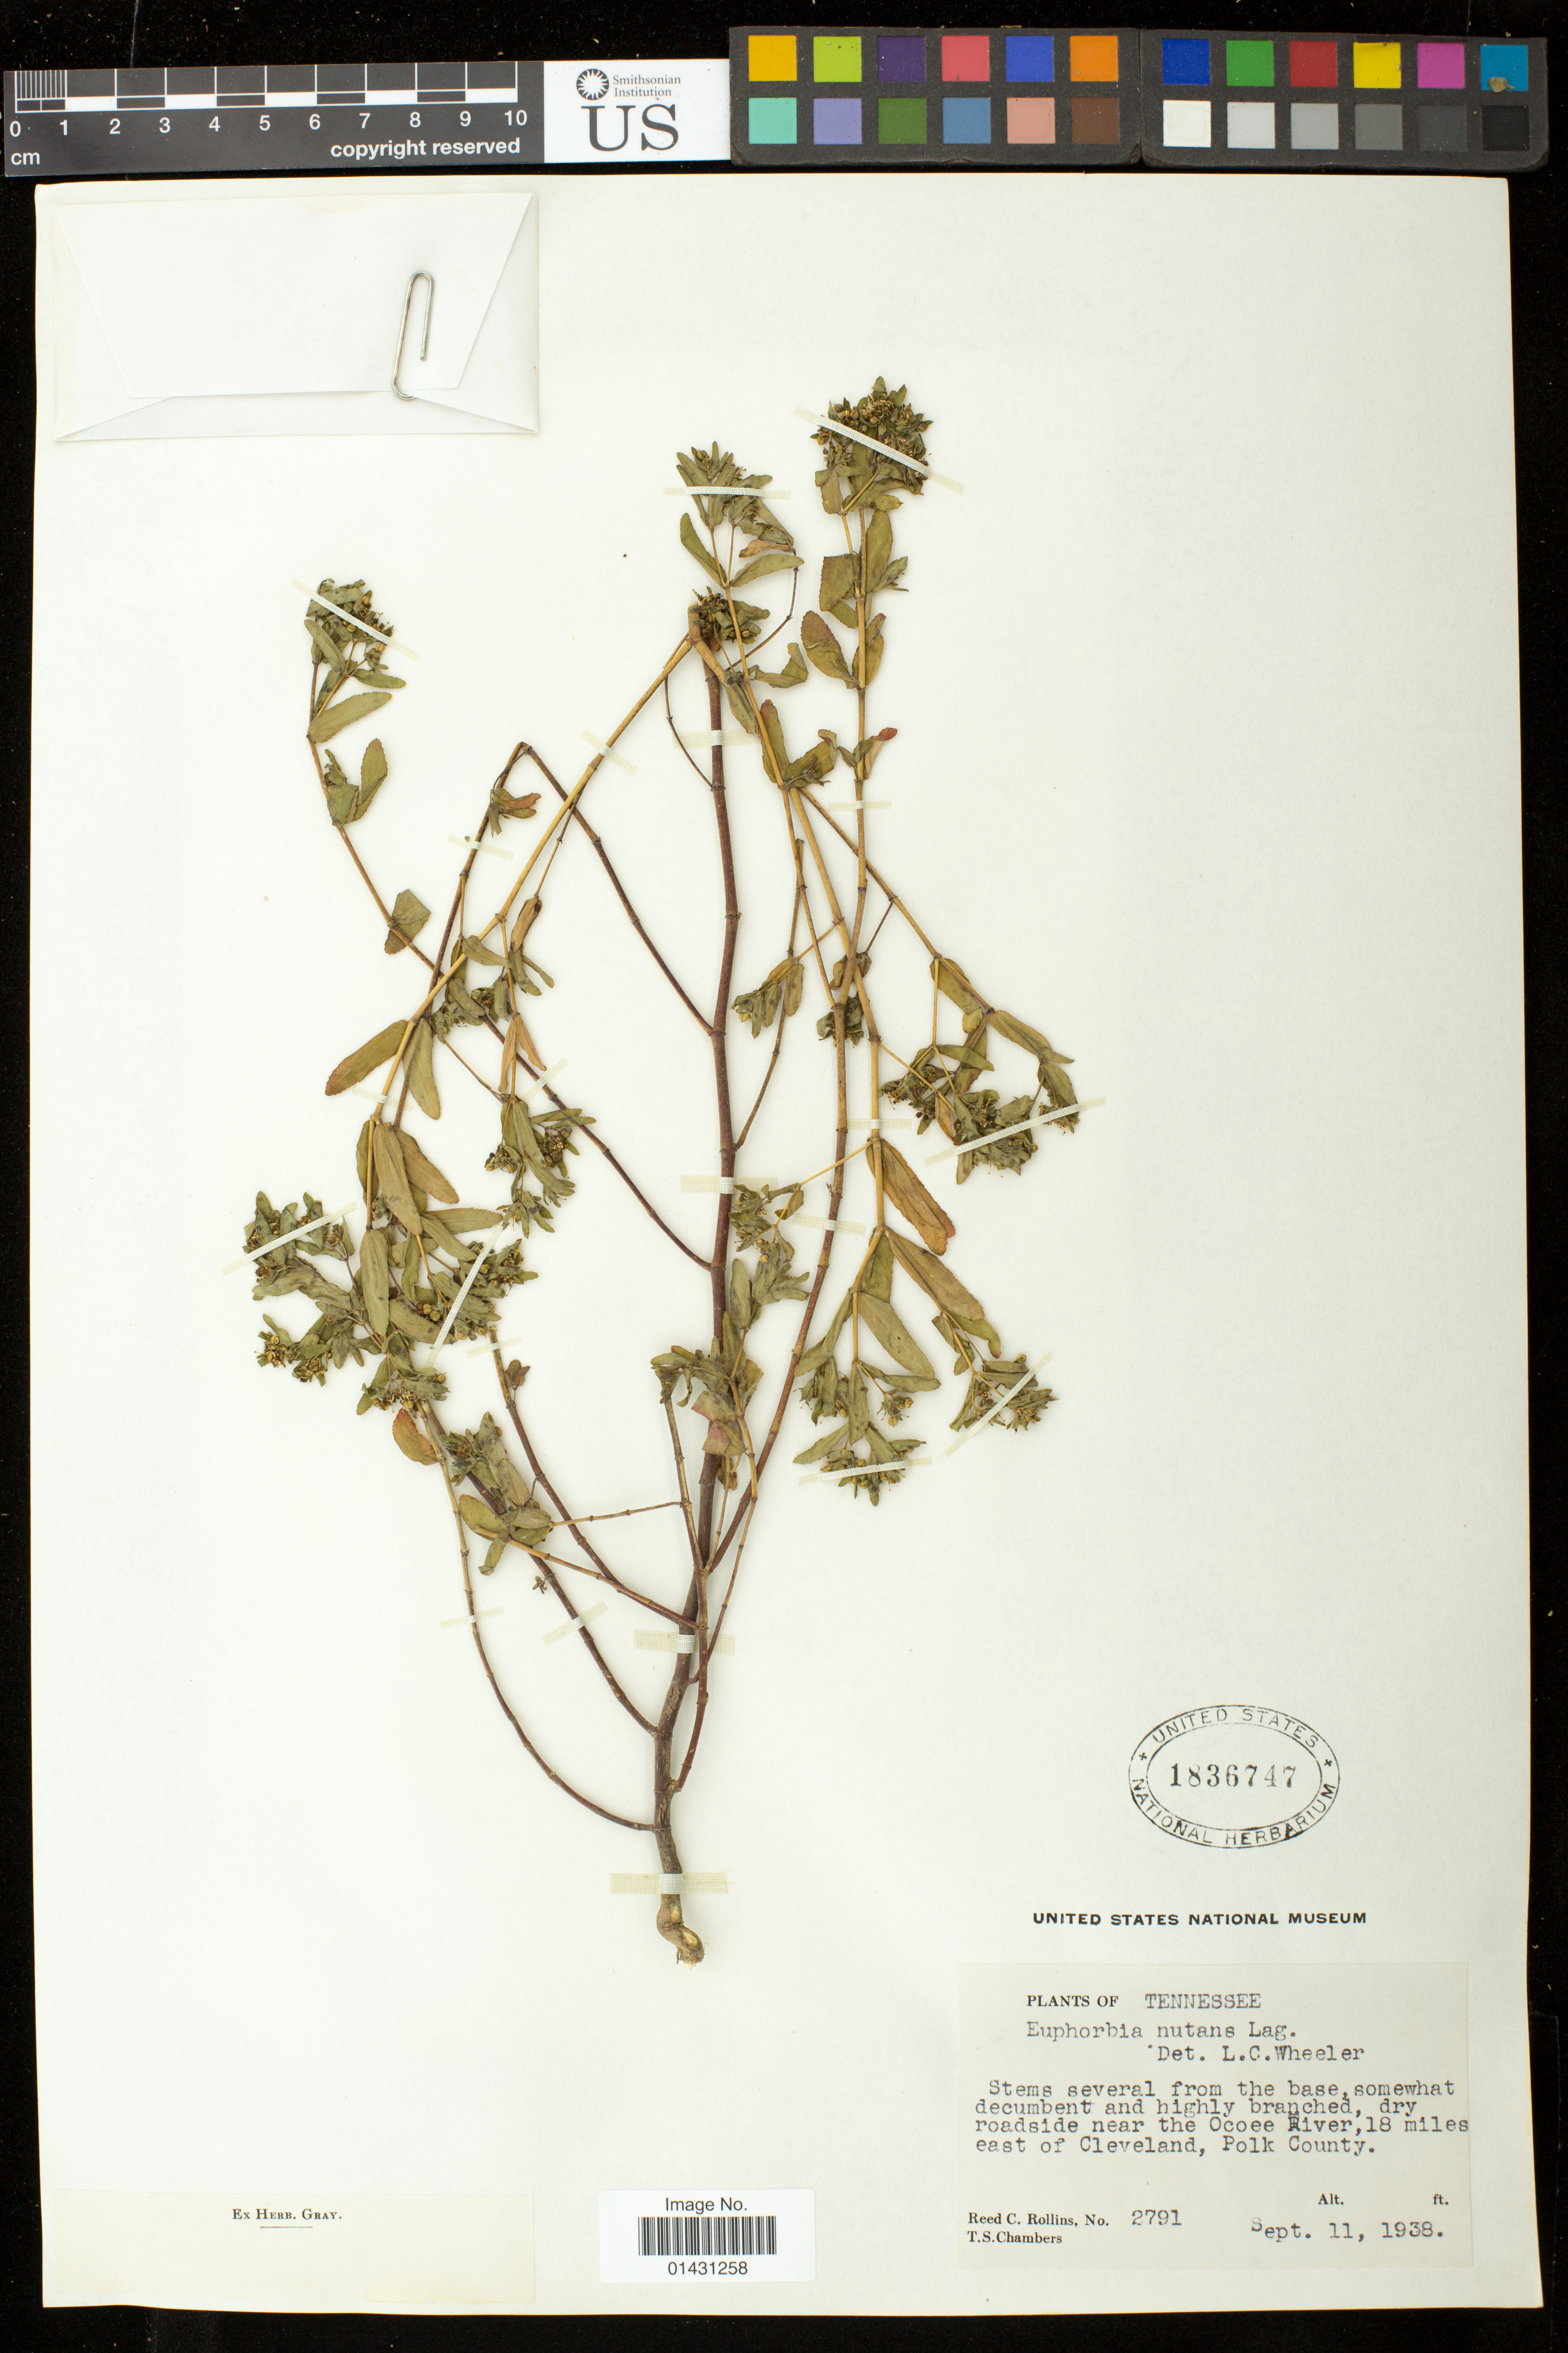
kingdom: Plantae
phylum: Tracheophyta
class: Magnoliopsida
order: Malpighiales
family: Euphorbiaceae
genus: Euphorbia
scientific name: Euphorbia maculata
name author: L.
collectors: R. C. Rollins & T. Chambers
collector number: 2791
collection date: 1938-09-11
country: United States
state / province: Tennessee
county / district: Polk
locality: dry roadside near the Ocoee river. 18 miles east of Cleveland.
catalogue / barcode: US 1836747